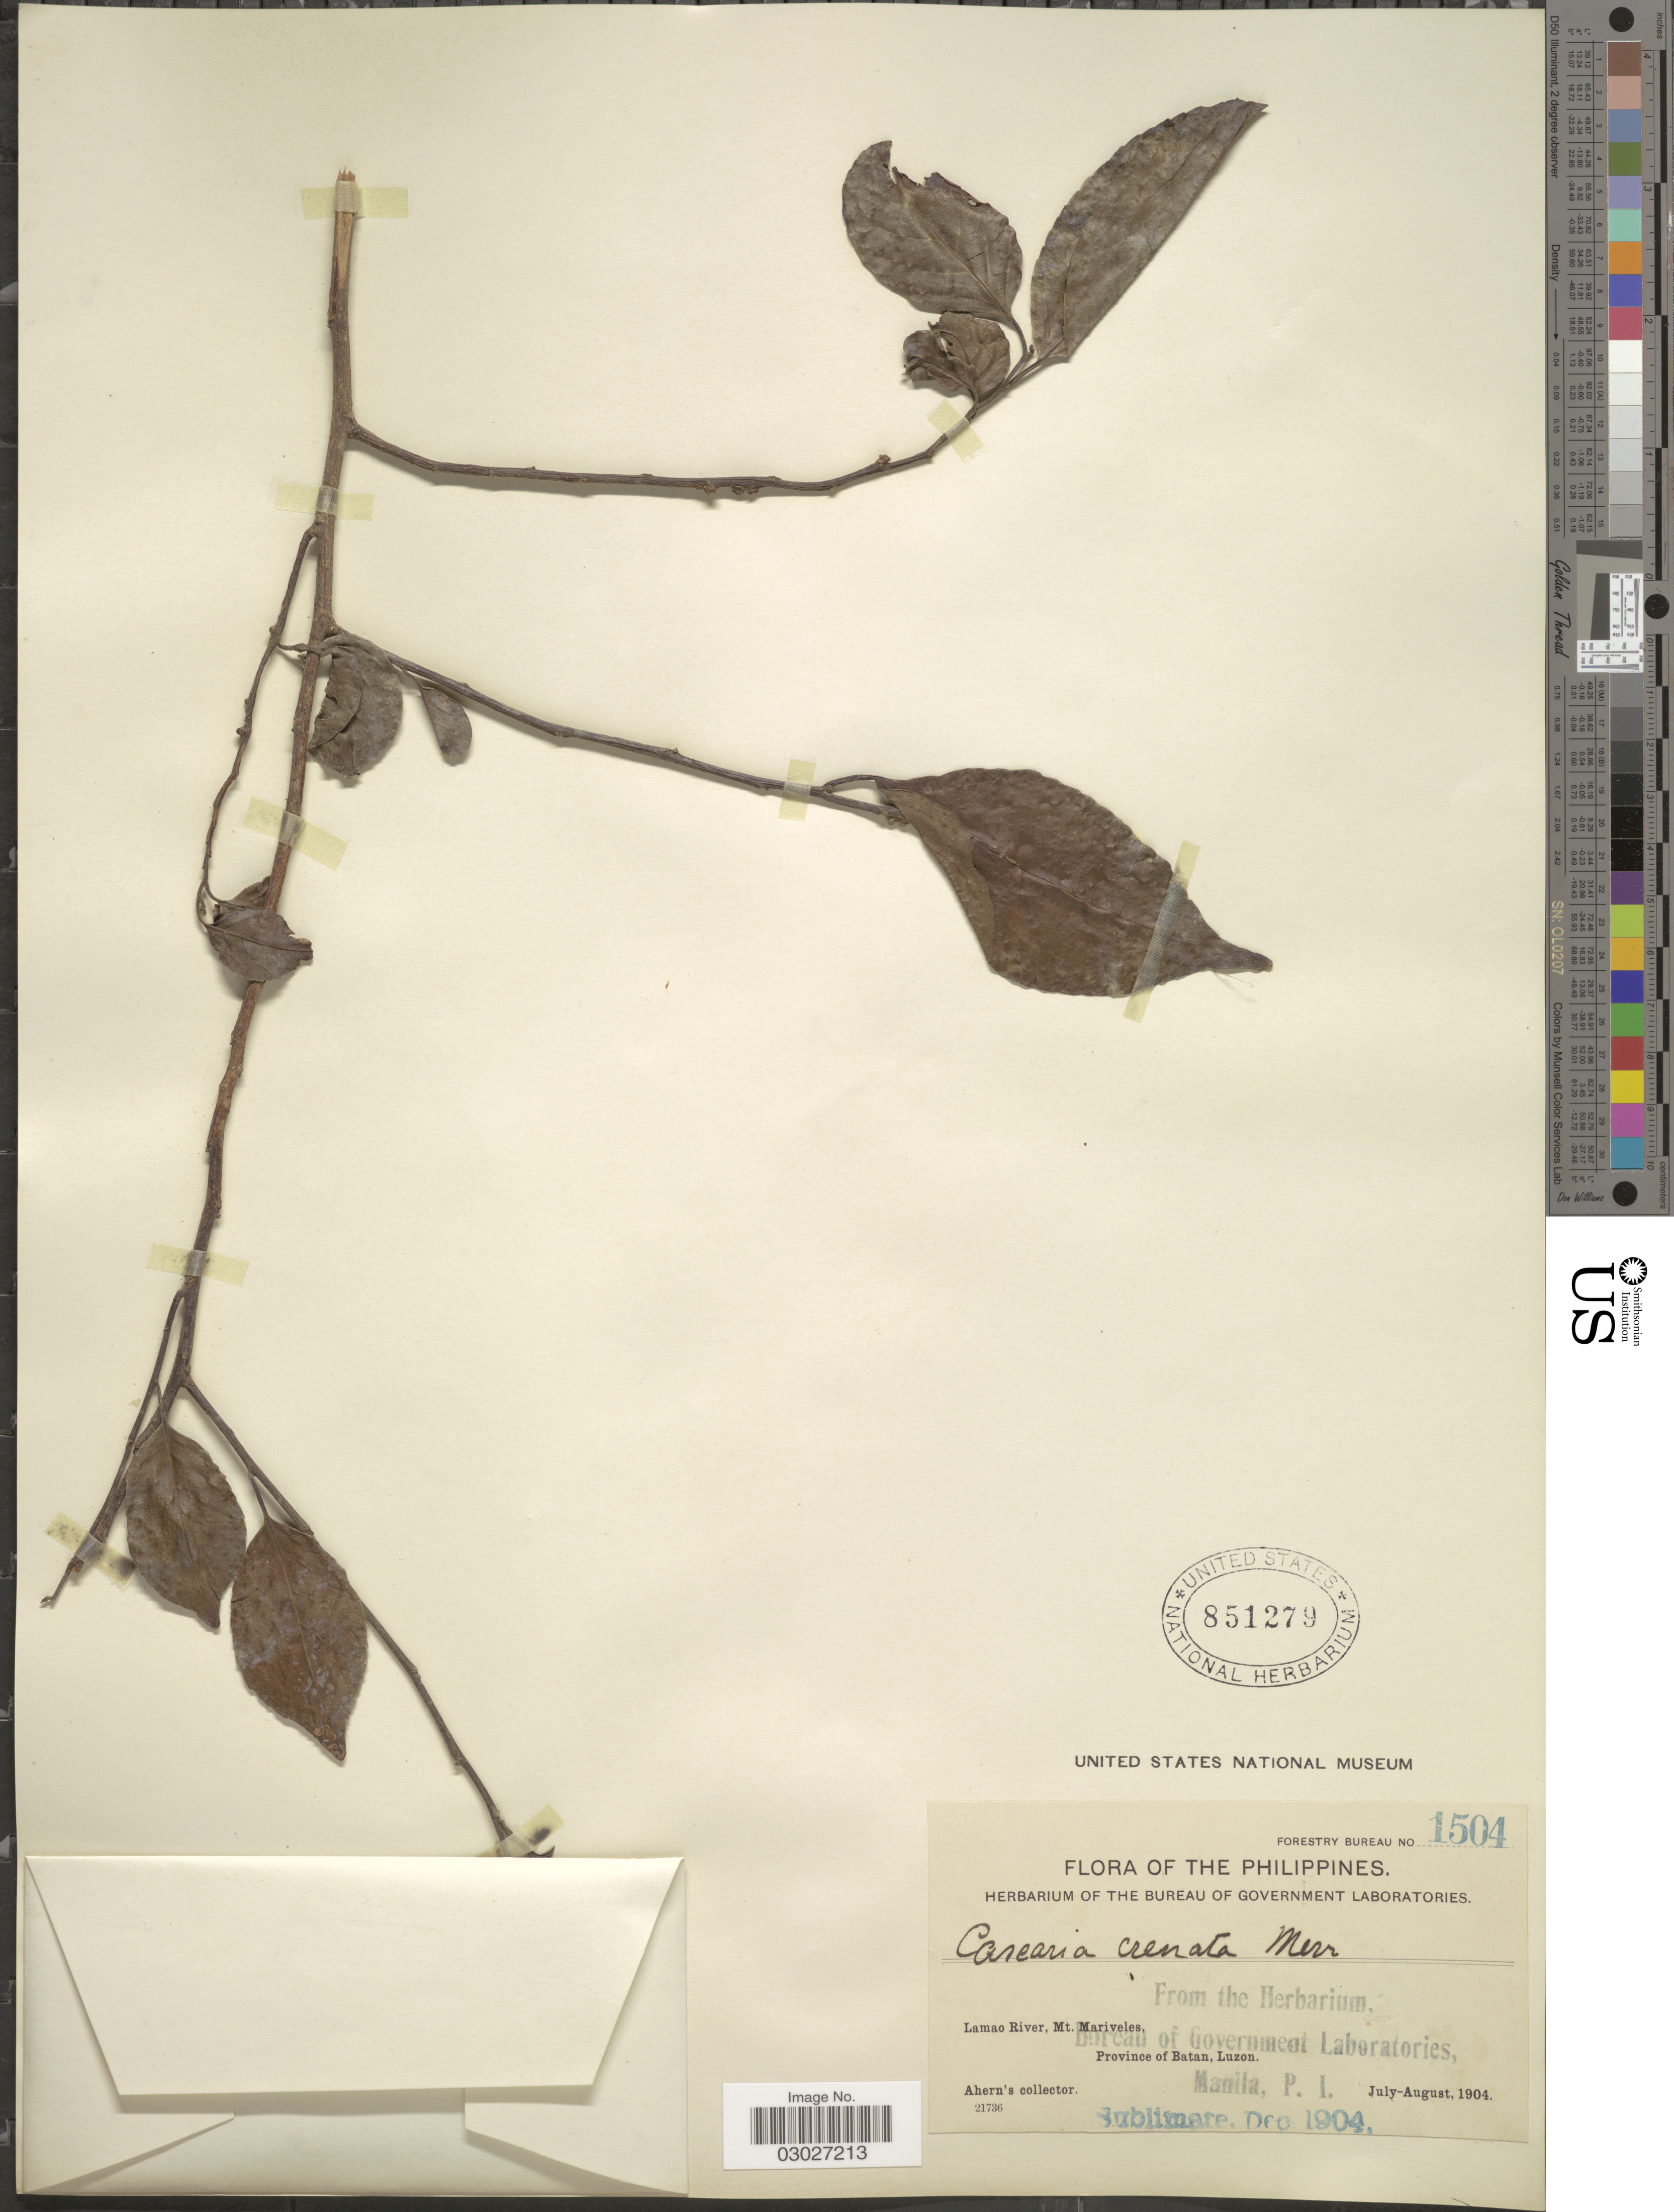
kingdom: Plantae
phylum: Tracheophyta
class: Magnoliopsida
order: Malpighiales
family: Salicaceae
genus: Casearia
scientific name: Casearia crenata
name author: Merr.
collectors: -. Ahern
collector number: Forestry Bureau 1504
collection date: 1904-07/1904-08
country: Philippines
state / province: Cagayan Valley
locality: Lamao River, Mt. Mariveles, Province of Batan, Luzon.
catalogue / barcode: US 851279